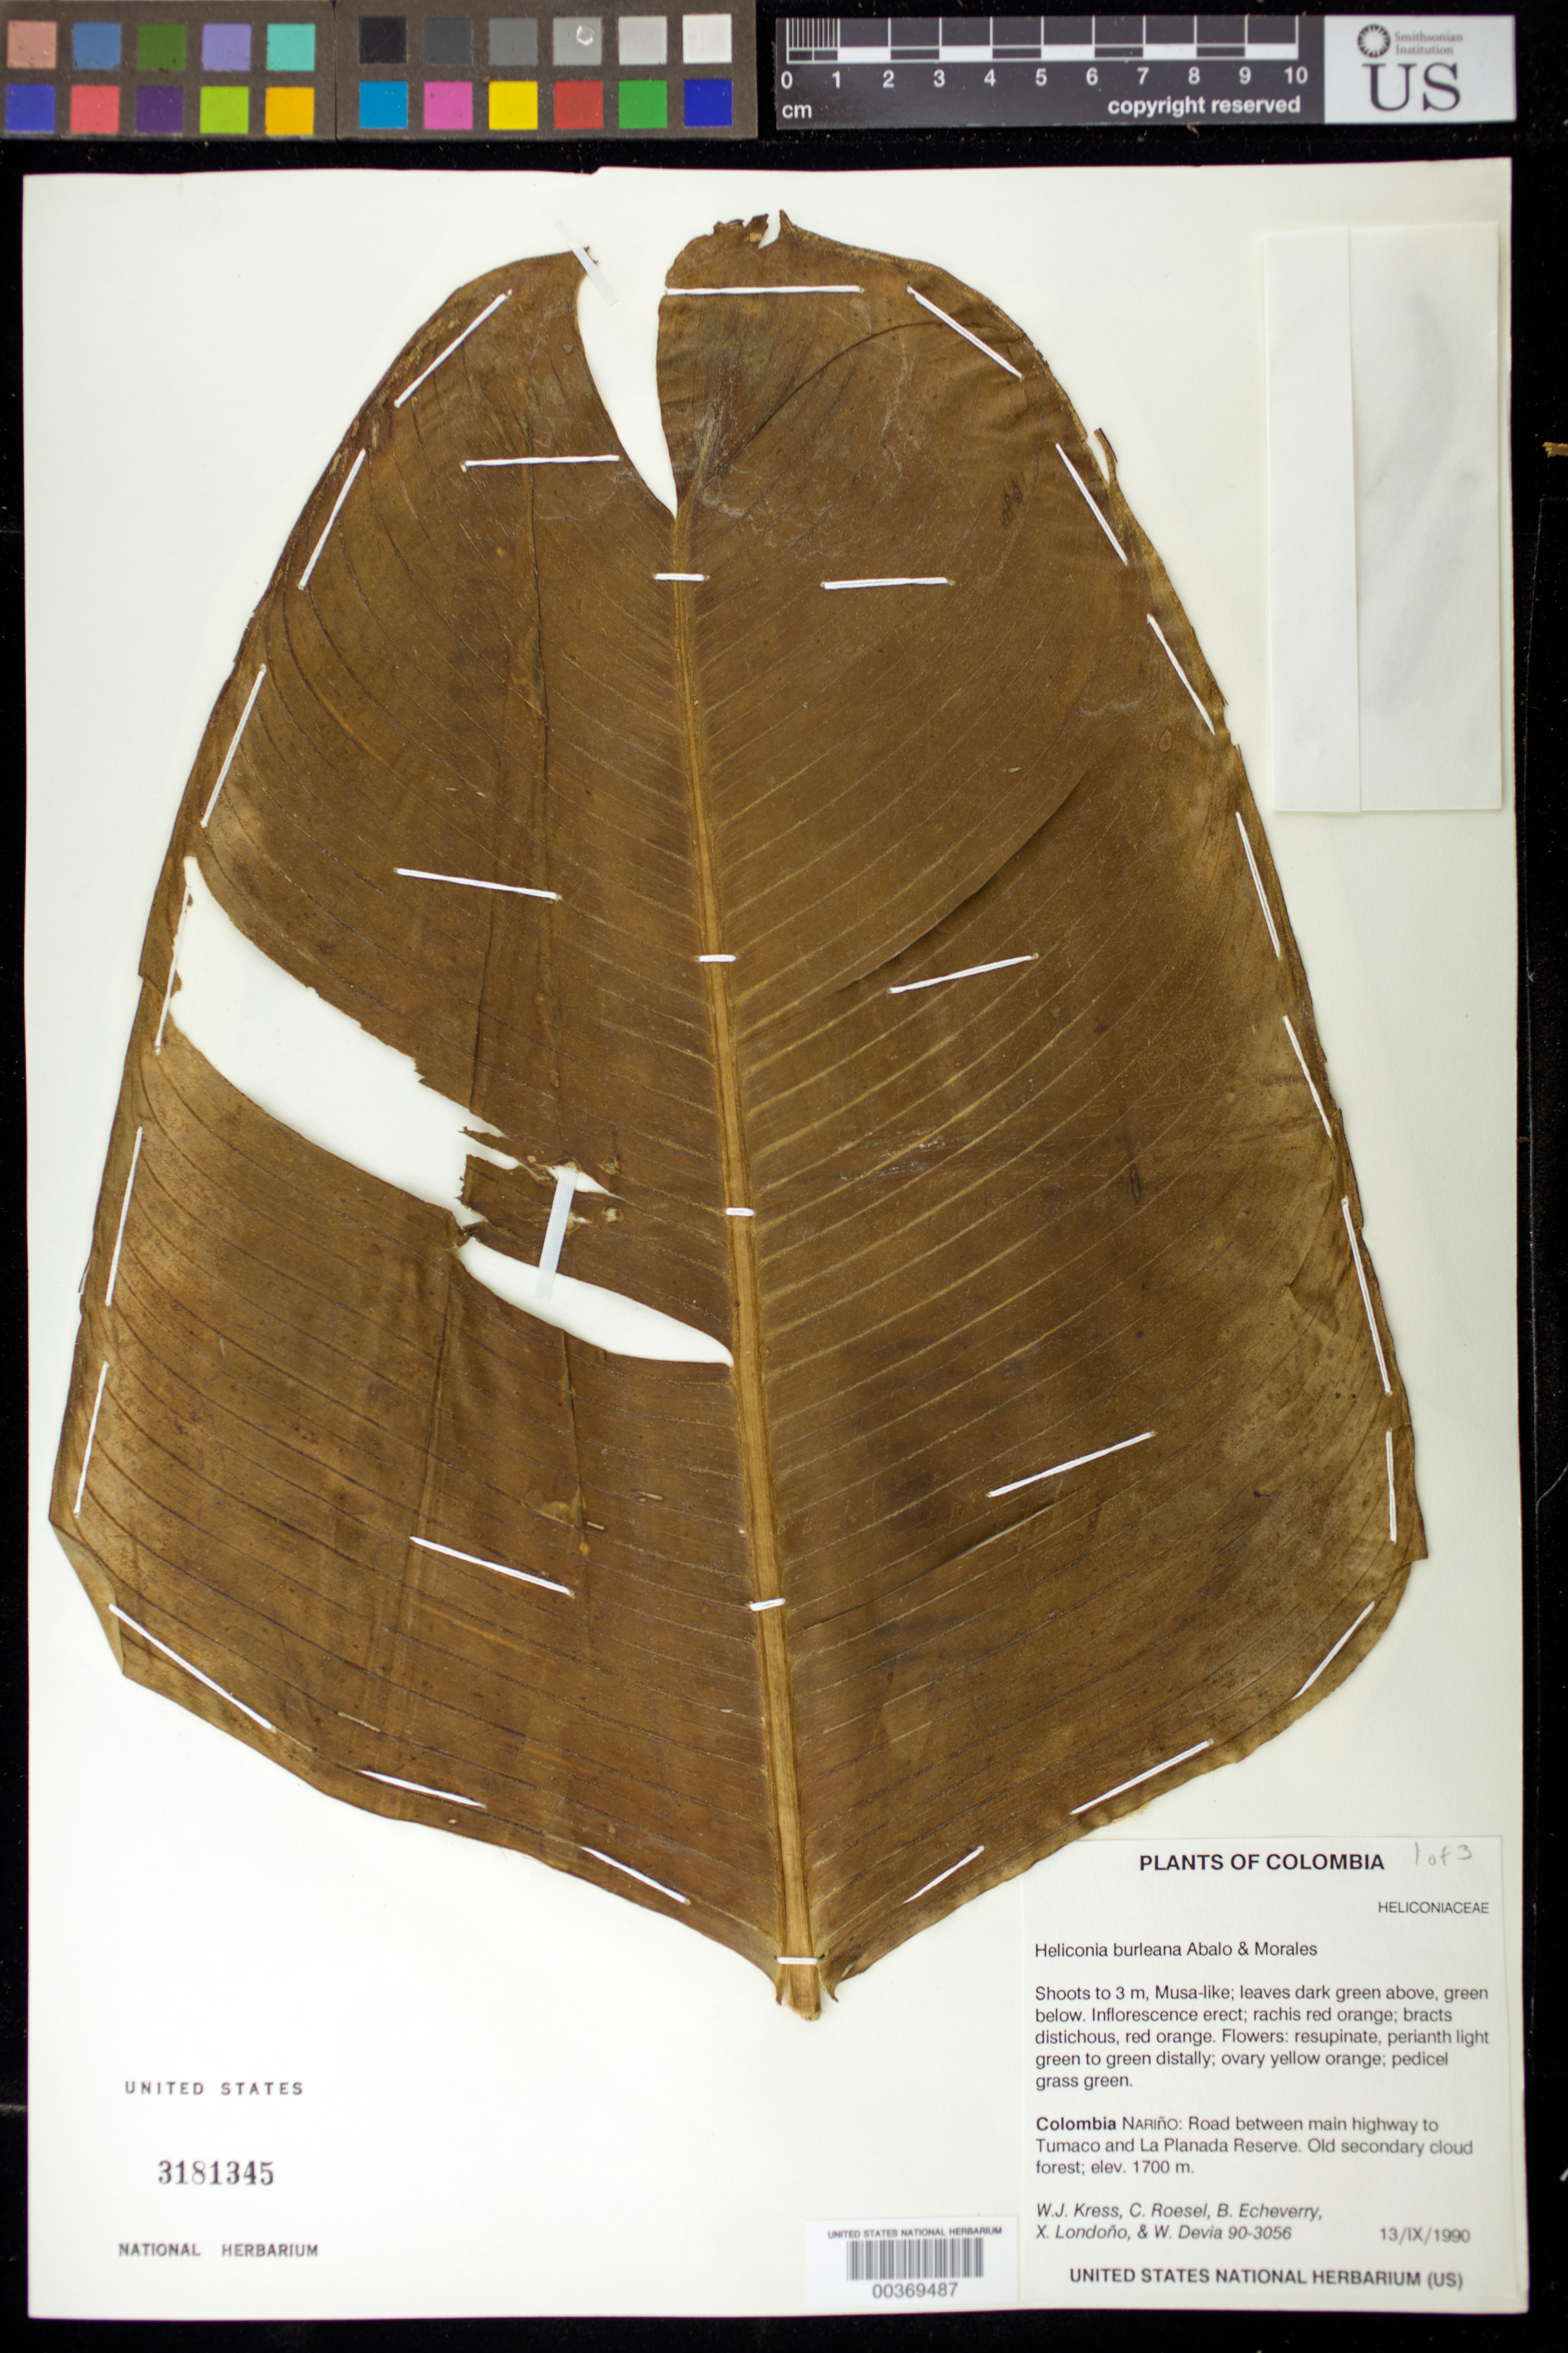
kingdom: Plantae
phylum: Tracheophyta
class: Liliopsida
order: Zingiberales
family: Heliconiaceae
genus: Heliconia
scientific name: Heliconia burleana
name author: Abalo & G. Morales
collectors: W. J. Kress, C. S. Roesel, B. Echeverry, X. Londoño & W. Devia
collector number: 90-3056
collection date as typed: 13 Sep 1990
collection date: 1990-09-13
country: Colombia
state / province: Nariño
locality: Road between main hwy to Tumaco and la Planada Reserve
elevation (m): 1700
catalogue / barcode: US 3181345